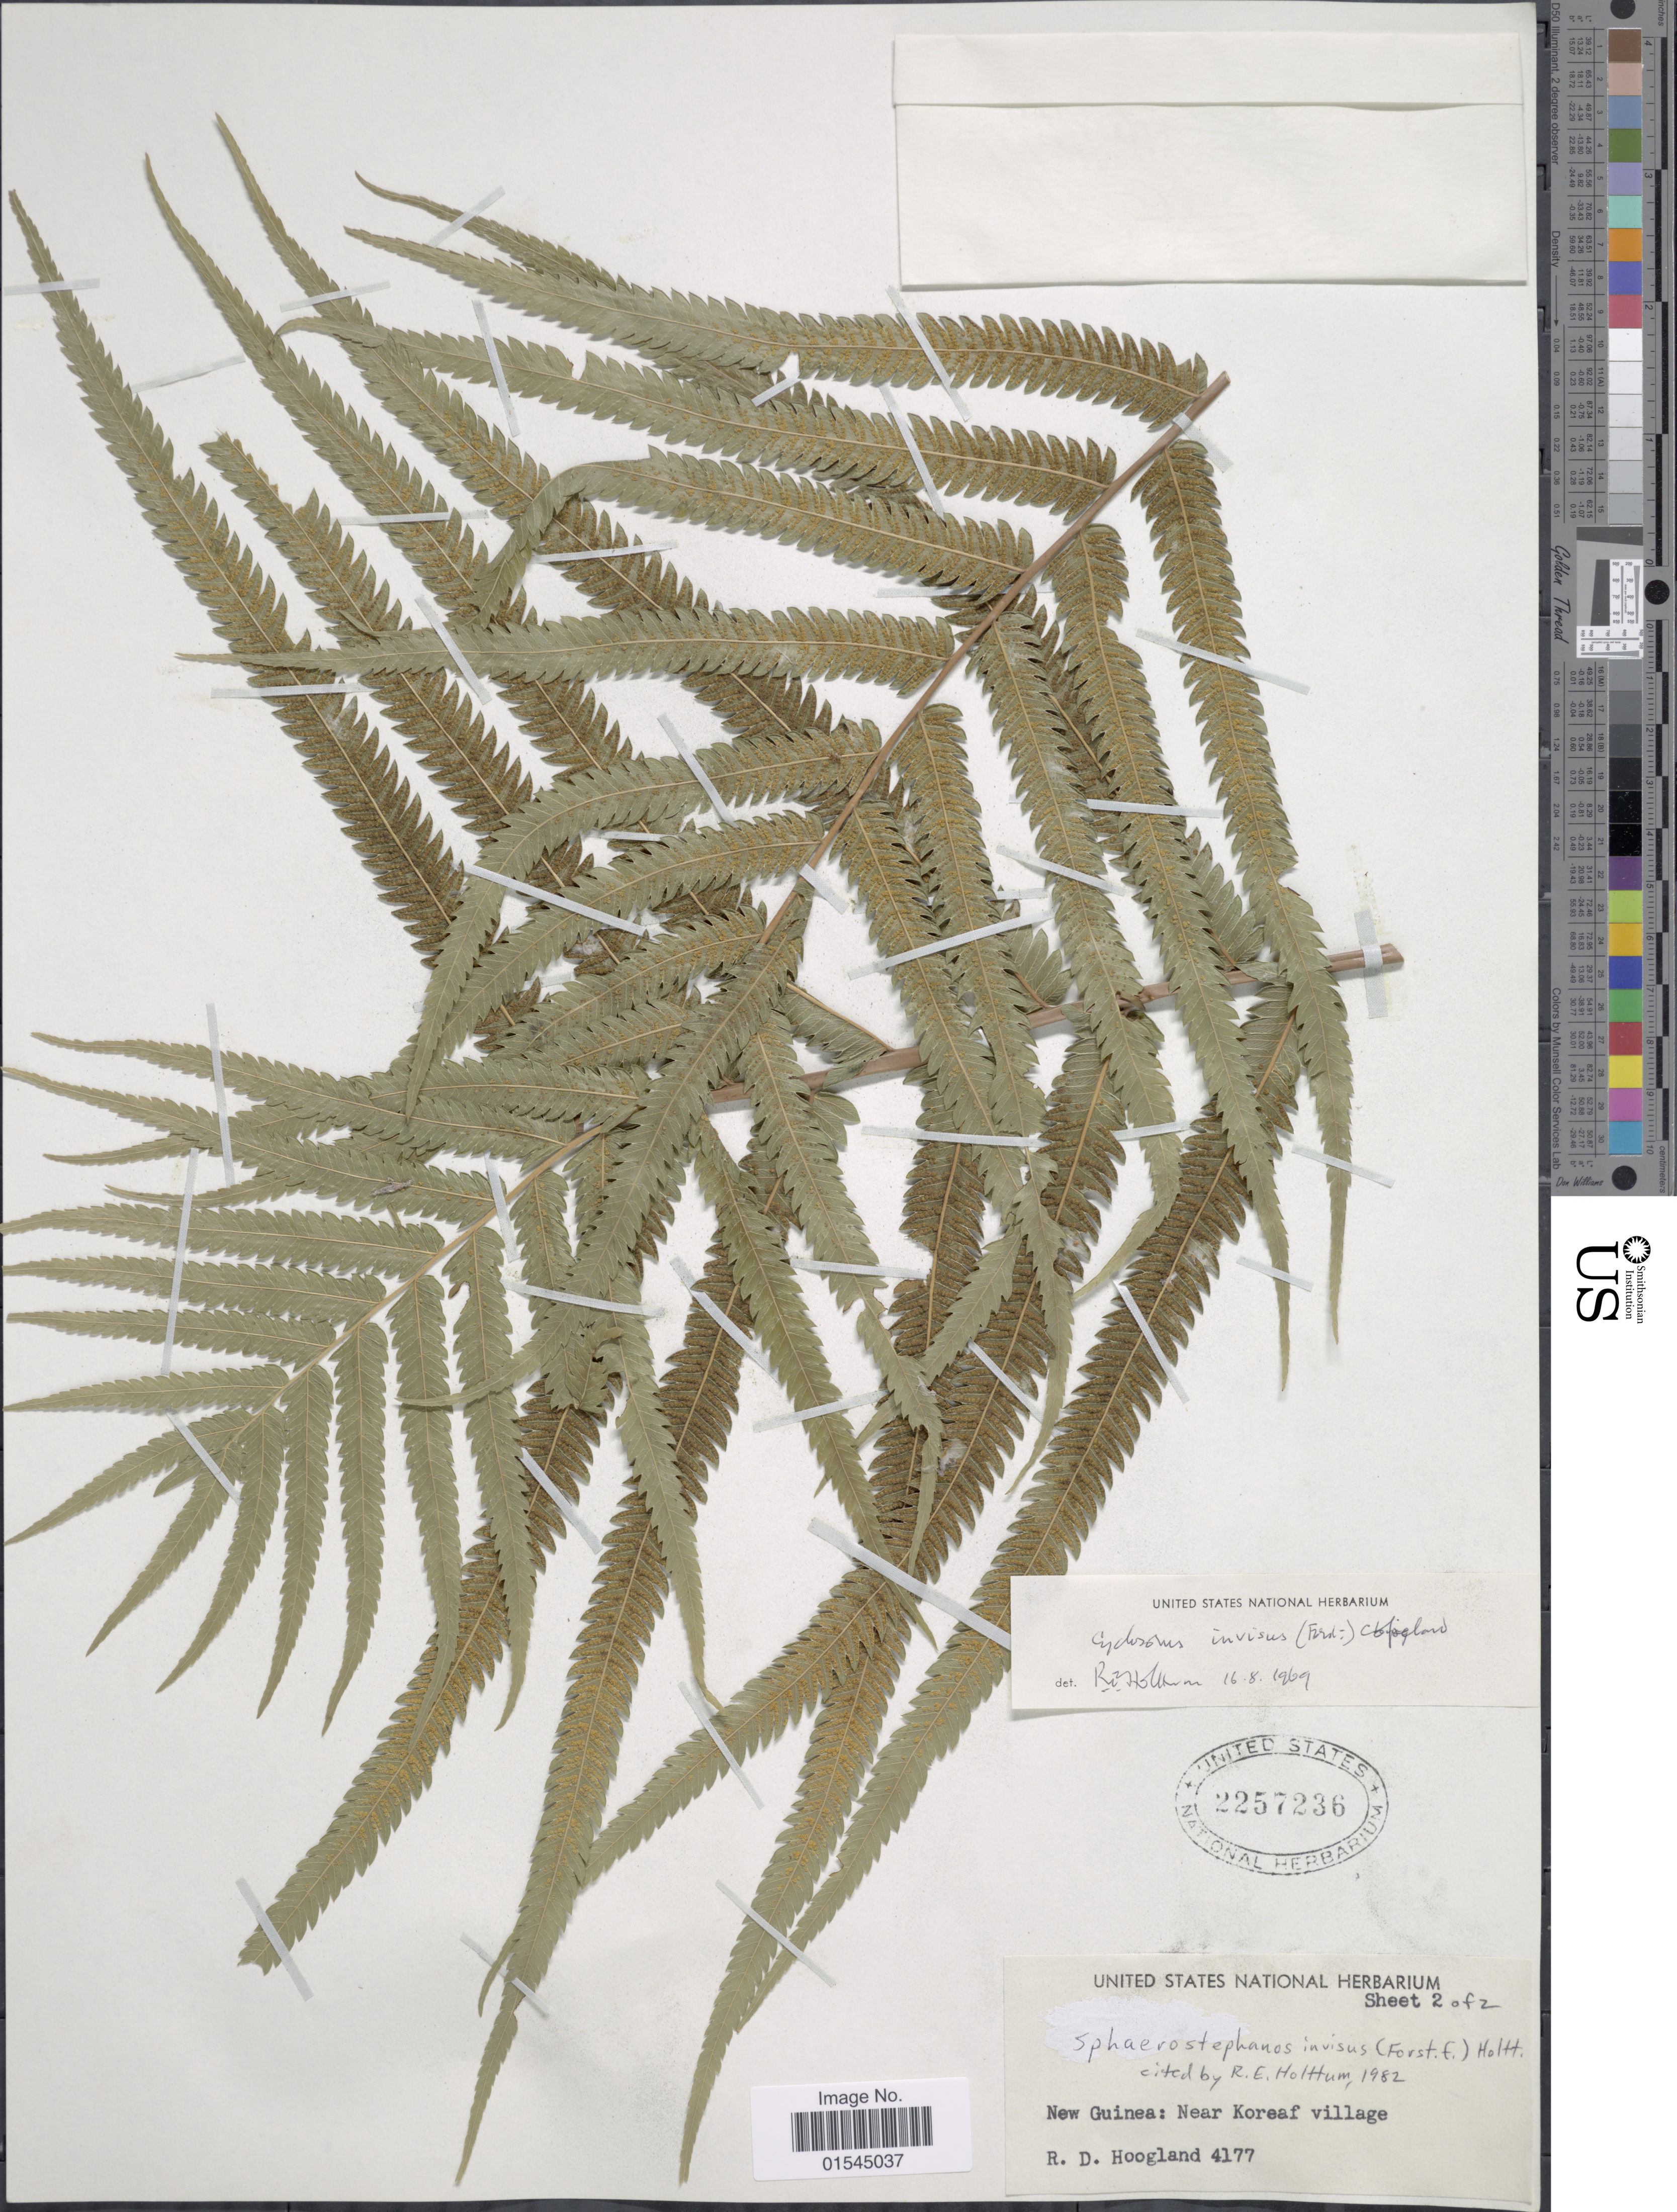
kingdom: Plantae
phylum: Tracheophyta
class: Polypodiopsida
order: Polypodiales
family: Thelypteridaceae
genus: Sphaerostephanos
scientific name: Sphaerostephanos invisus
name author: (G. Forst.) Holttum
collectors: R. D. Hoogland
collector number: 4177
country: Papua New Guinea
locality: New Guinea: Near Koreaf village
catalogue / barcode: US 2257236